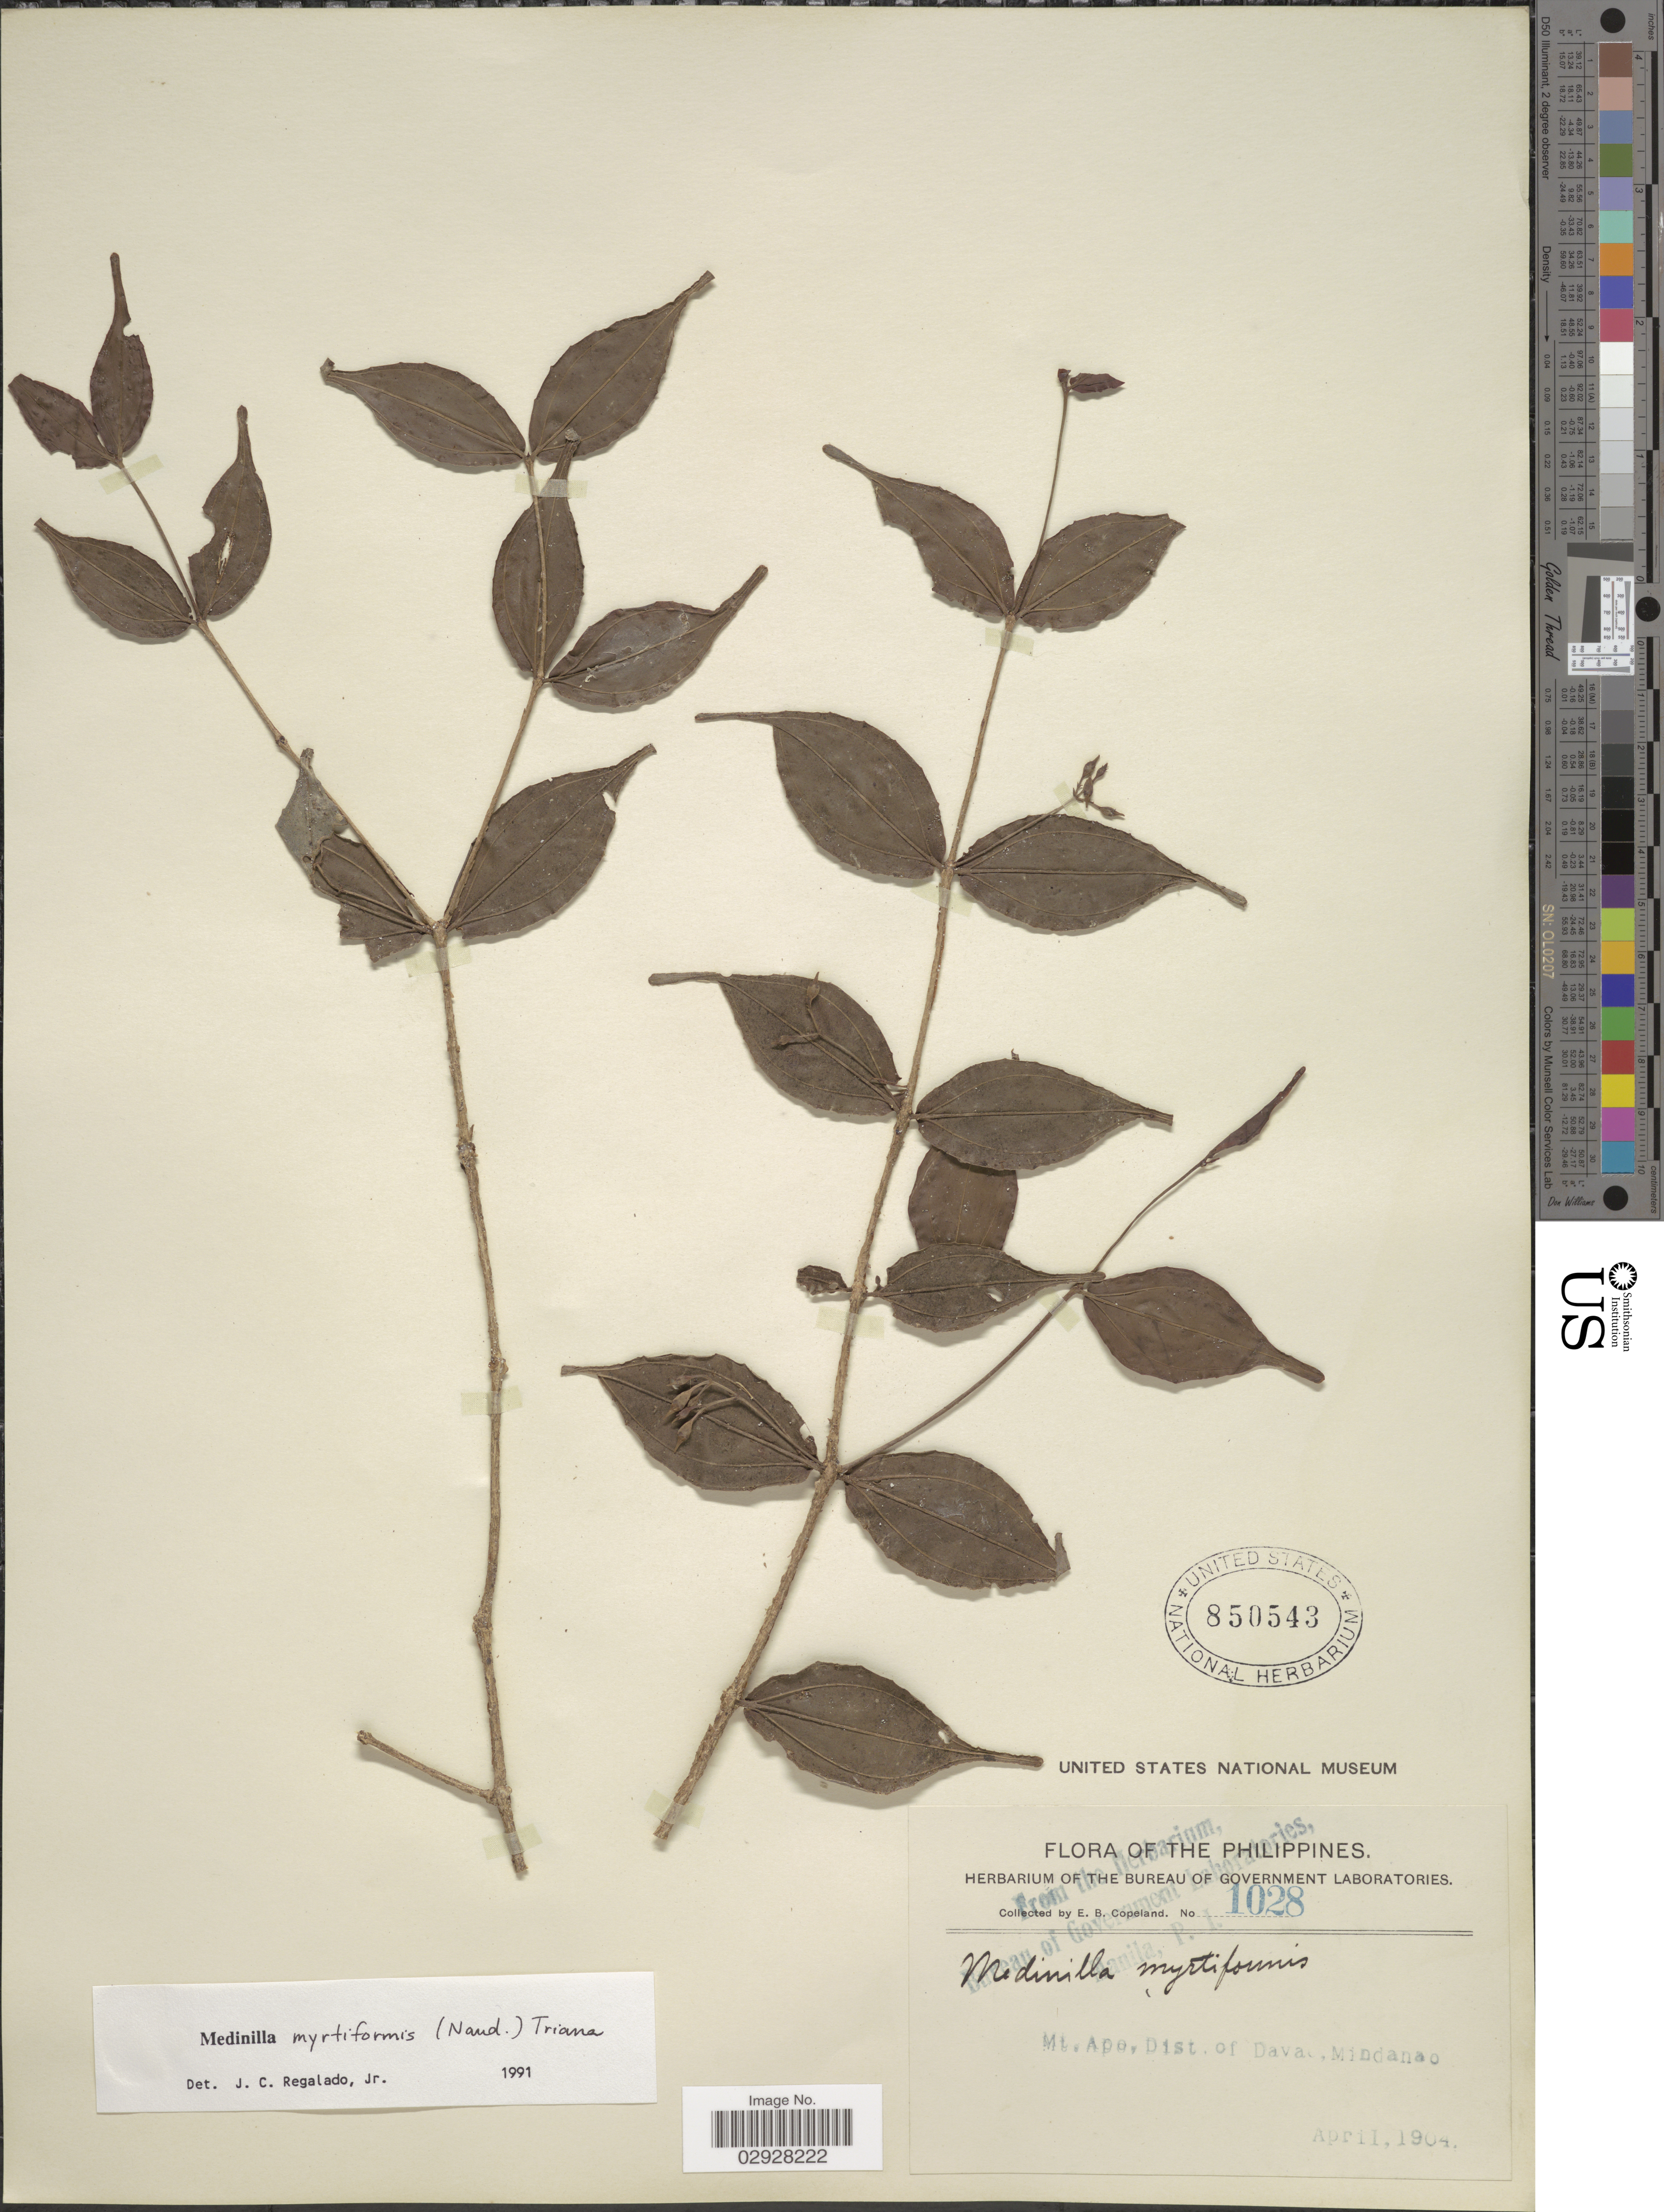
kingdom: Plantae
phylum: Tracheophyta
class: Magnoliopsida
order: Myrtales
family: Melastomataceae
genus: Medinilla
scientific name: Medinilla myrtiformis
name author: (Naudin) Triana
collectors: E. B. Copeland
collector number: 1028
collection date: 1904-04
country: Philippines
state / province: Davao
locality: Mt. Apo, Dist. of Davao, Mindanao.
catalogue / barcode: US 850543